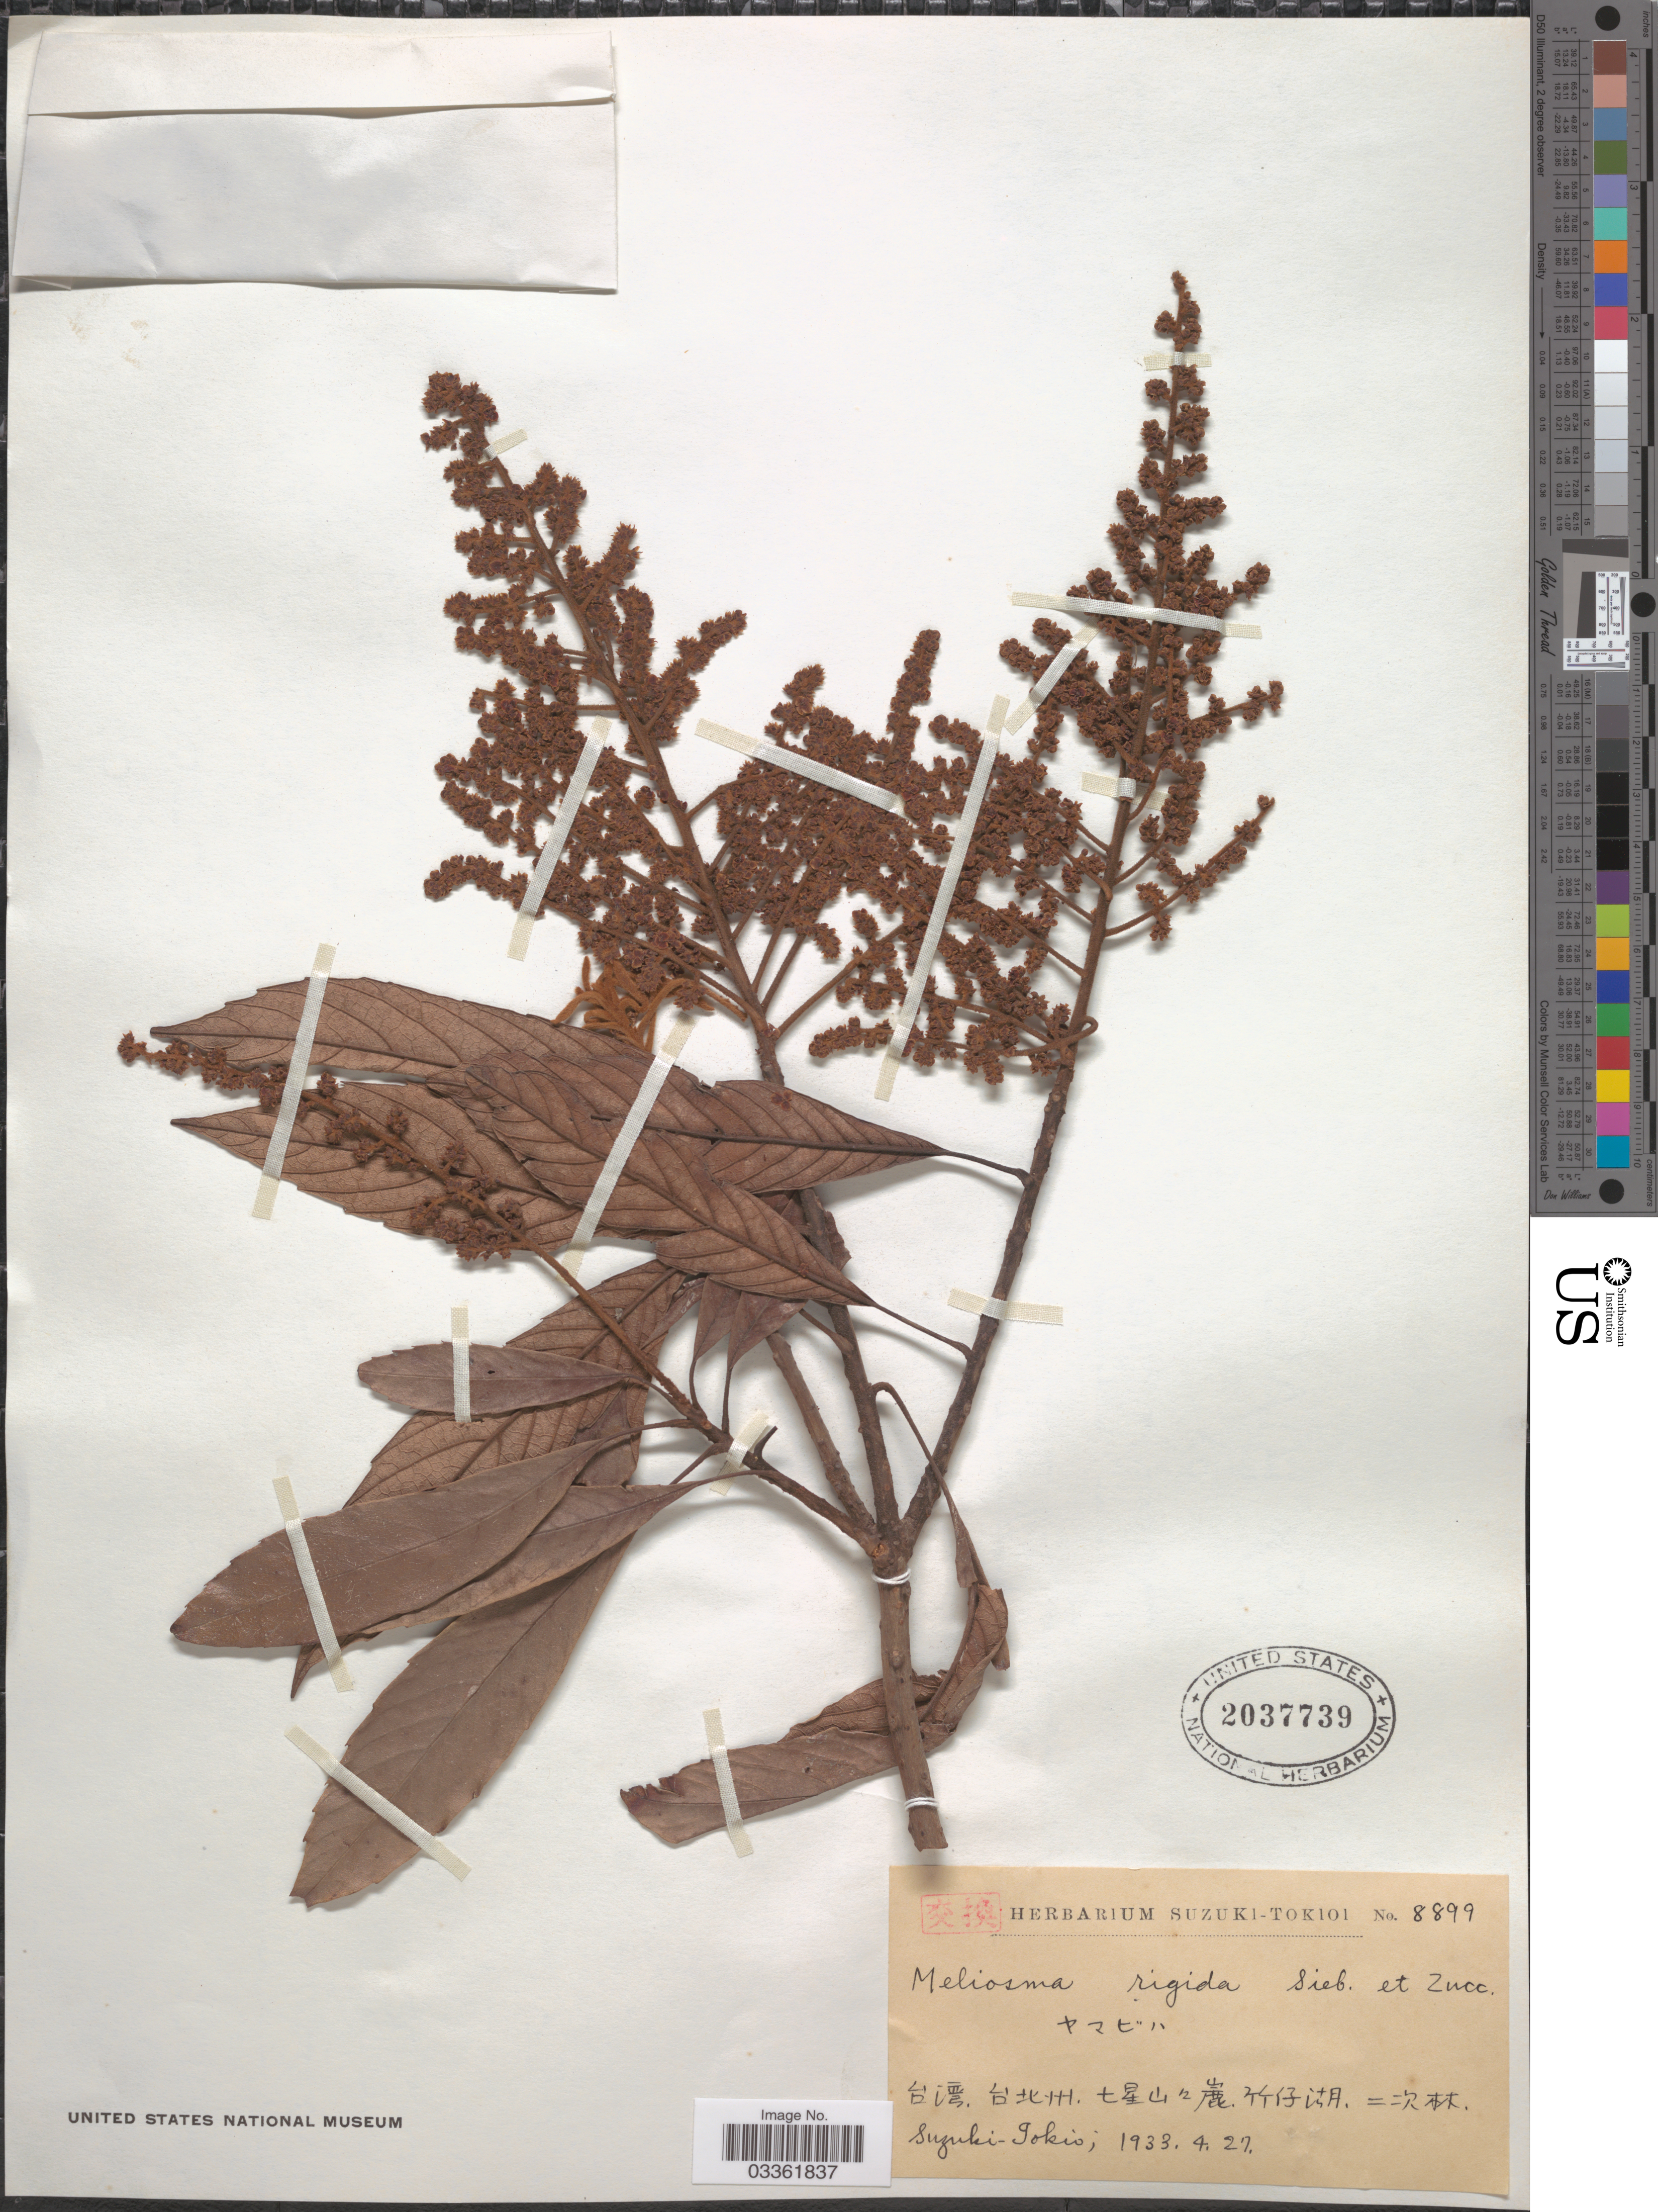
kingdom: Plantae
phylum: Tracheophyta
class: Magnoliopsida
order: Proteales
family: Sabiaceae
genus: Meliosma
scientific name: Meliosma rigida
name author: Siebold & Zucc.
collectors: Suzuki-Tokio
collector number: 8899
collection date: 1933-04-27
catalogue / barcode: US 2037739